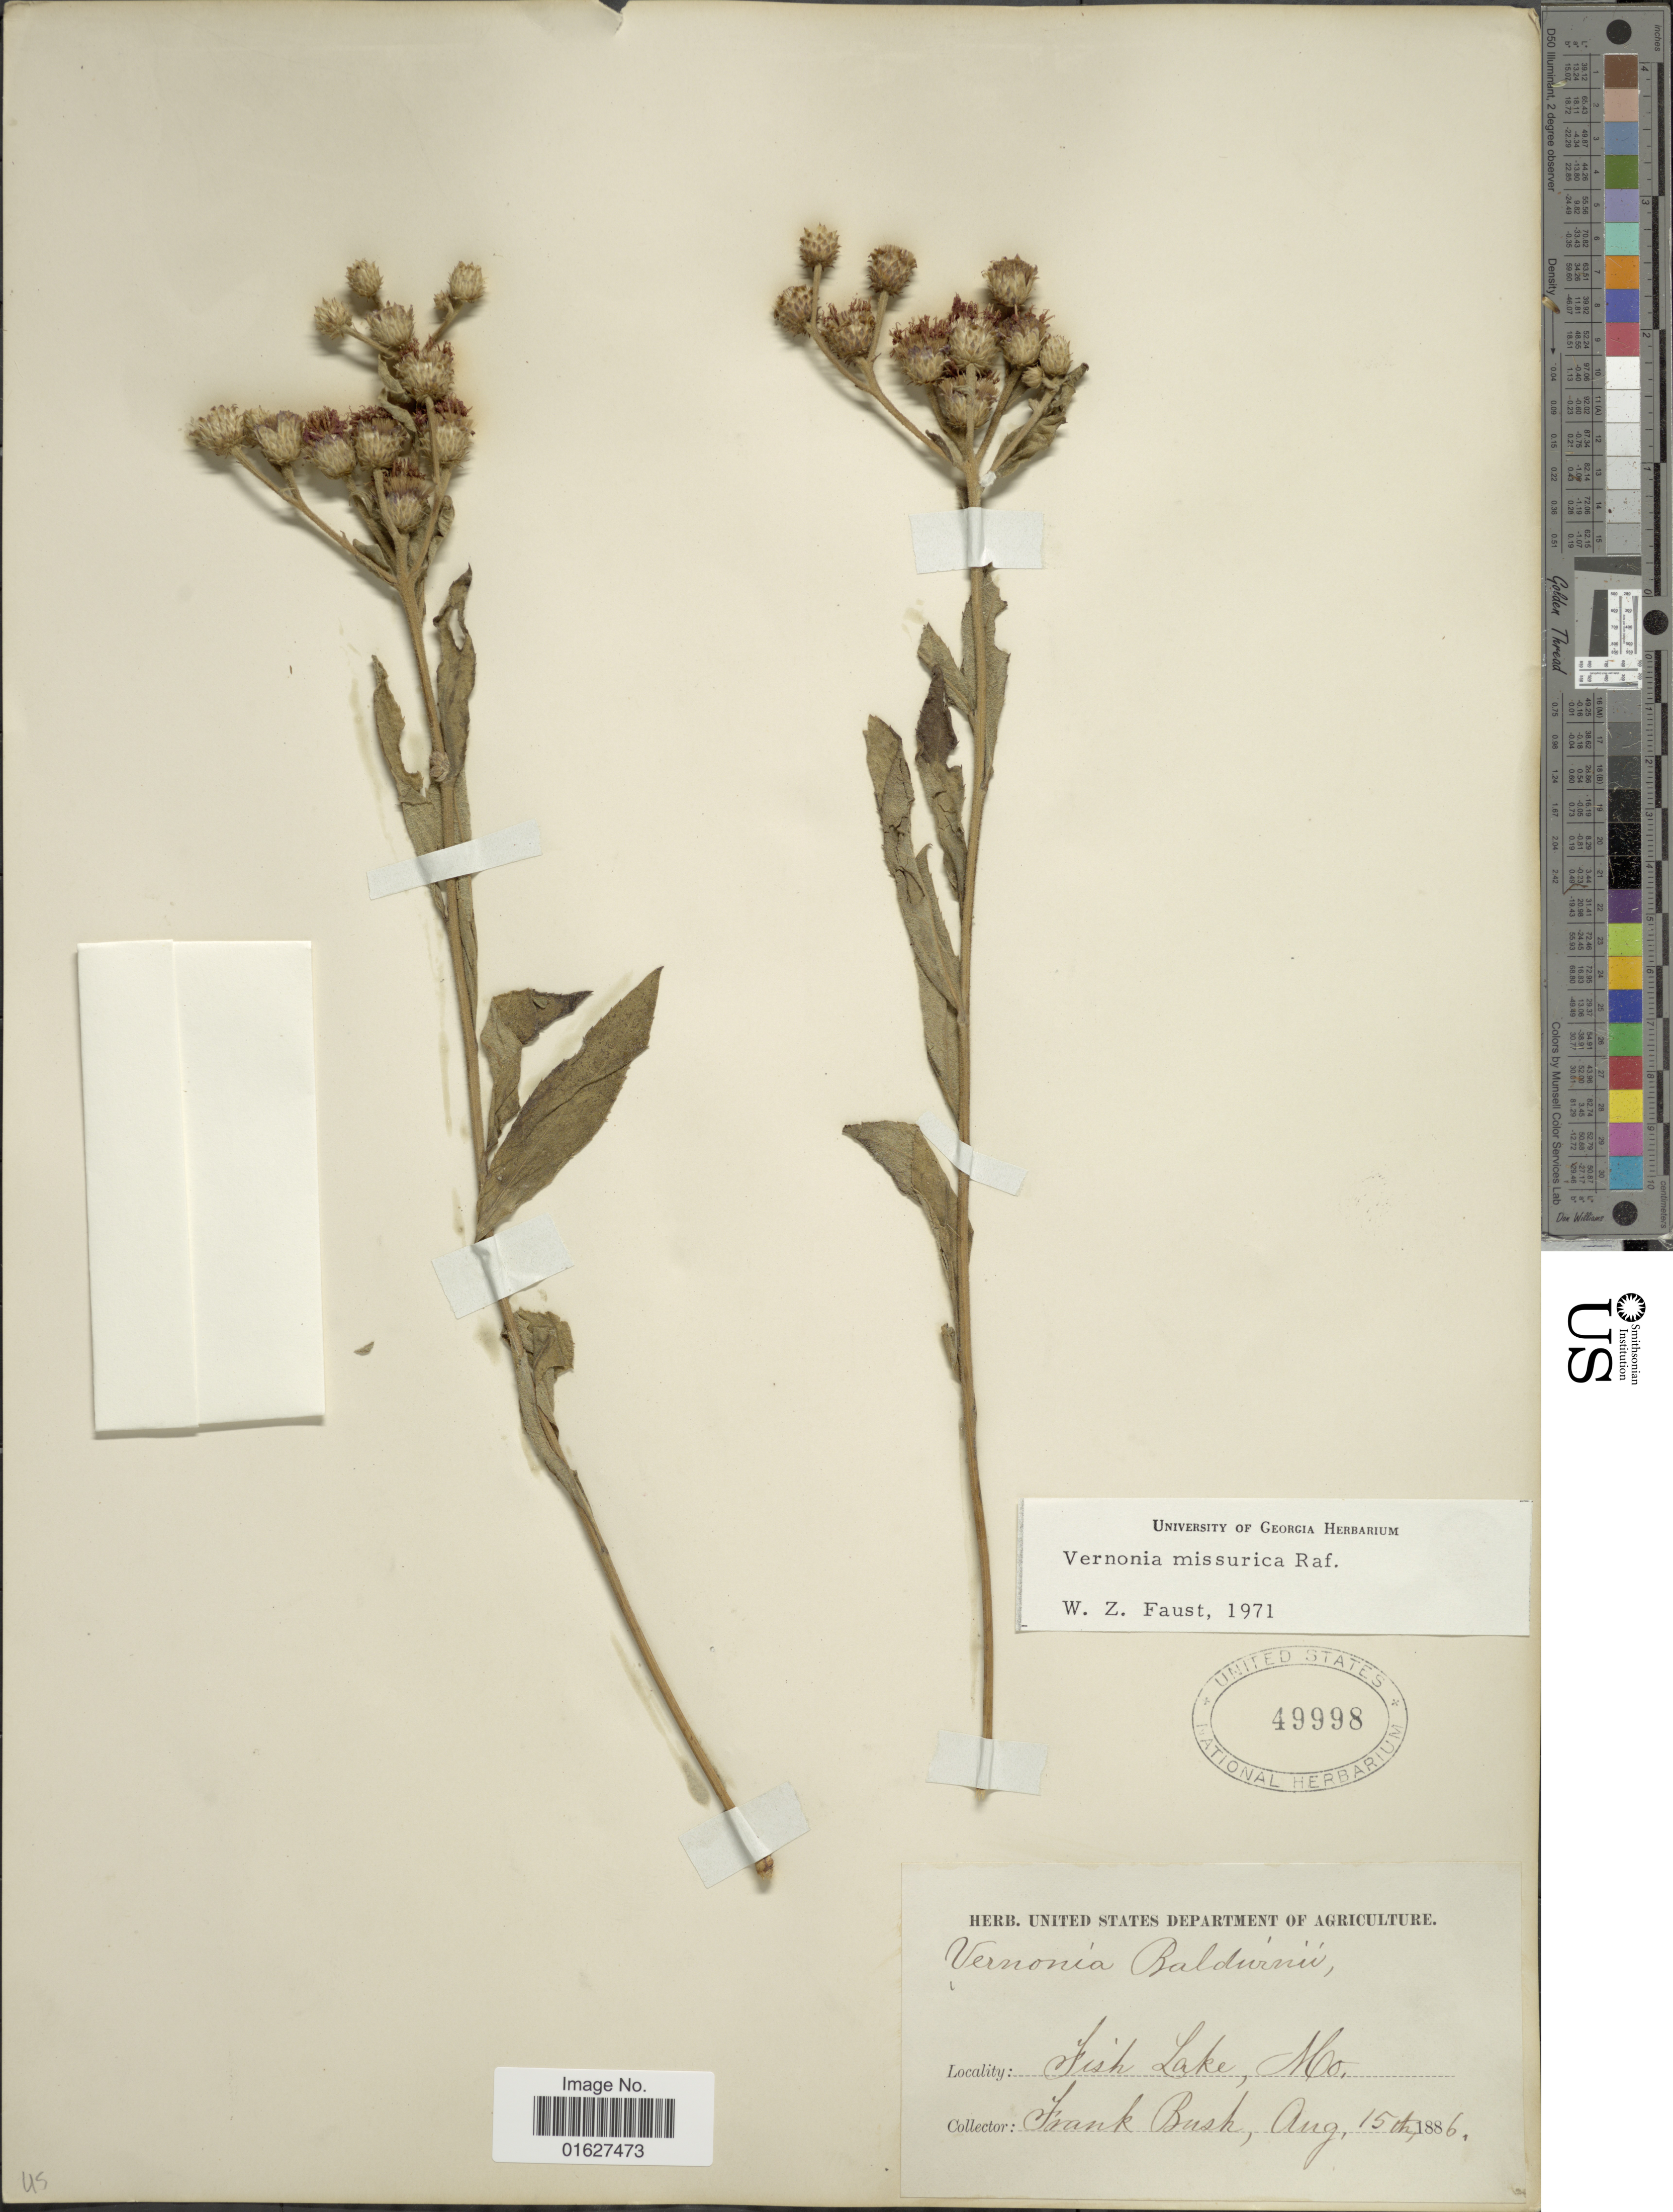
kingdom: Plantae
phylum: Tracheophyta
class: Magnoliopsida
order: Asterales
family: Asteraceae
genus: Vernonia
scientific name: Vernonia missurica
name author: Raf.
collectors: F. Bush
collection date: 1886-08-15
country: United States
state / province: Missouri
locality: Fish Lake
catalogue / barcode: US 49998